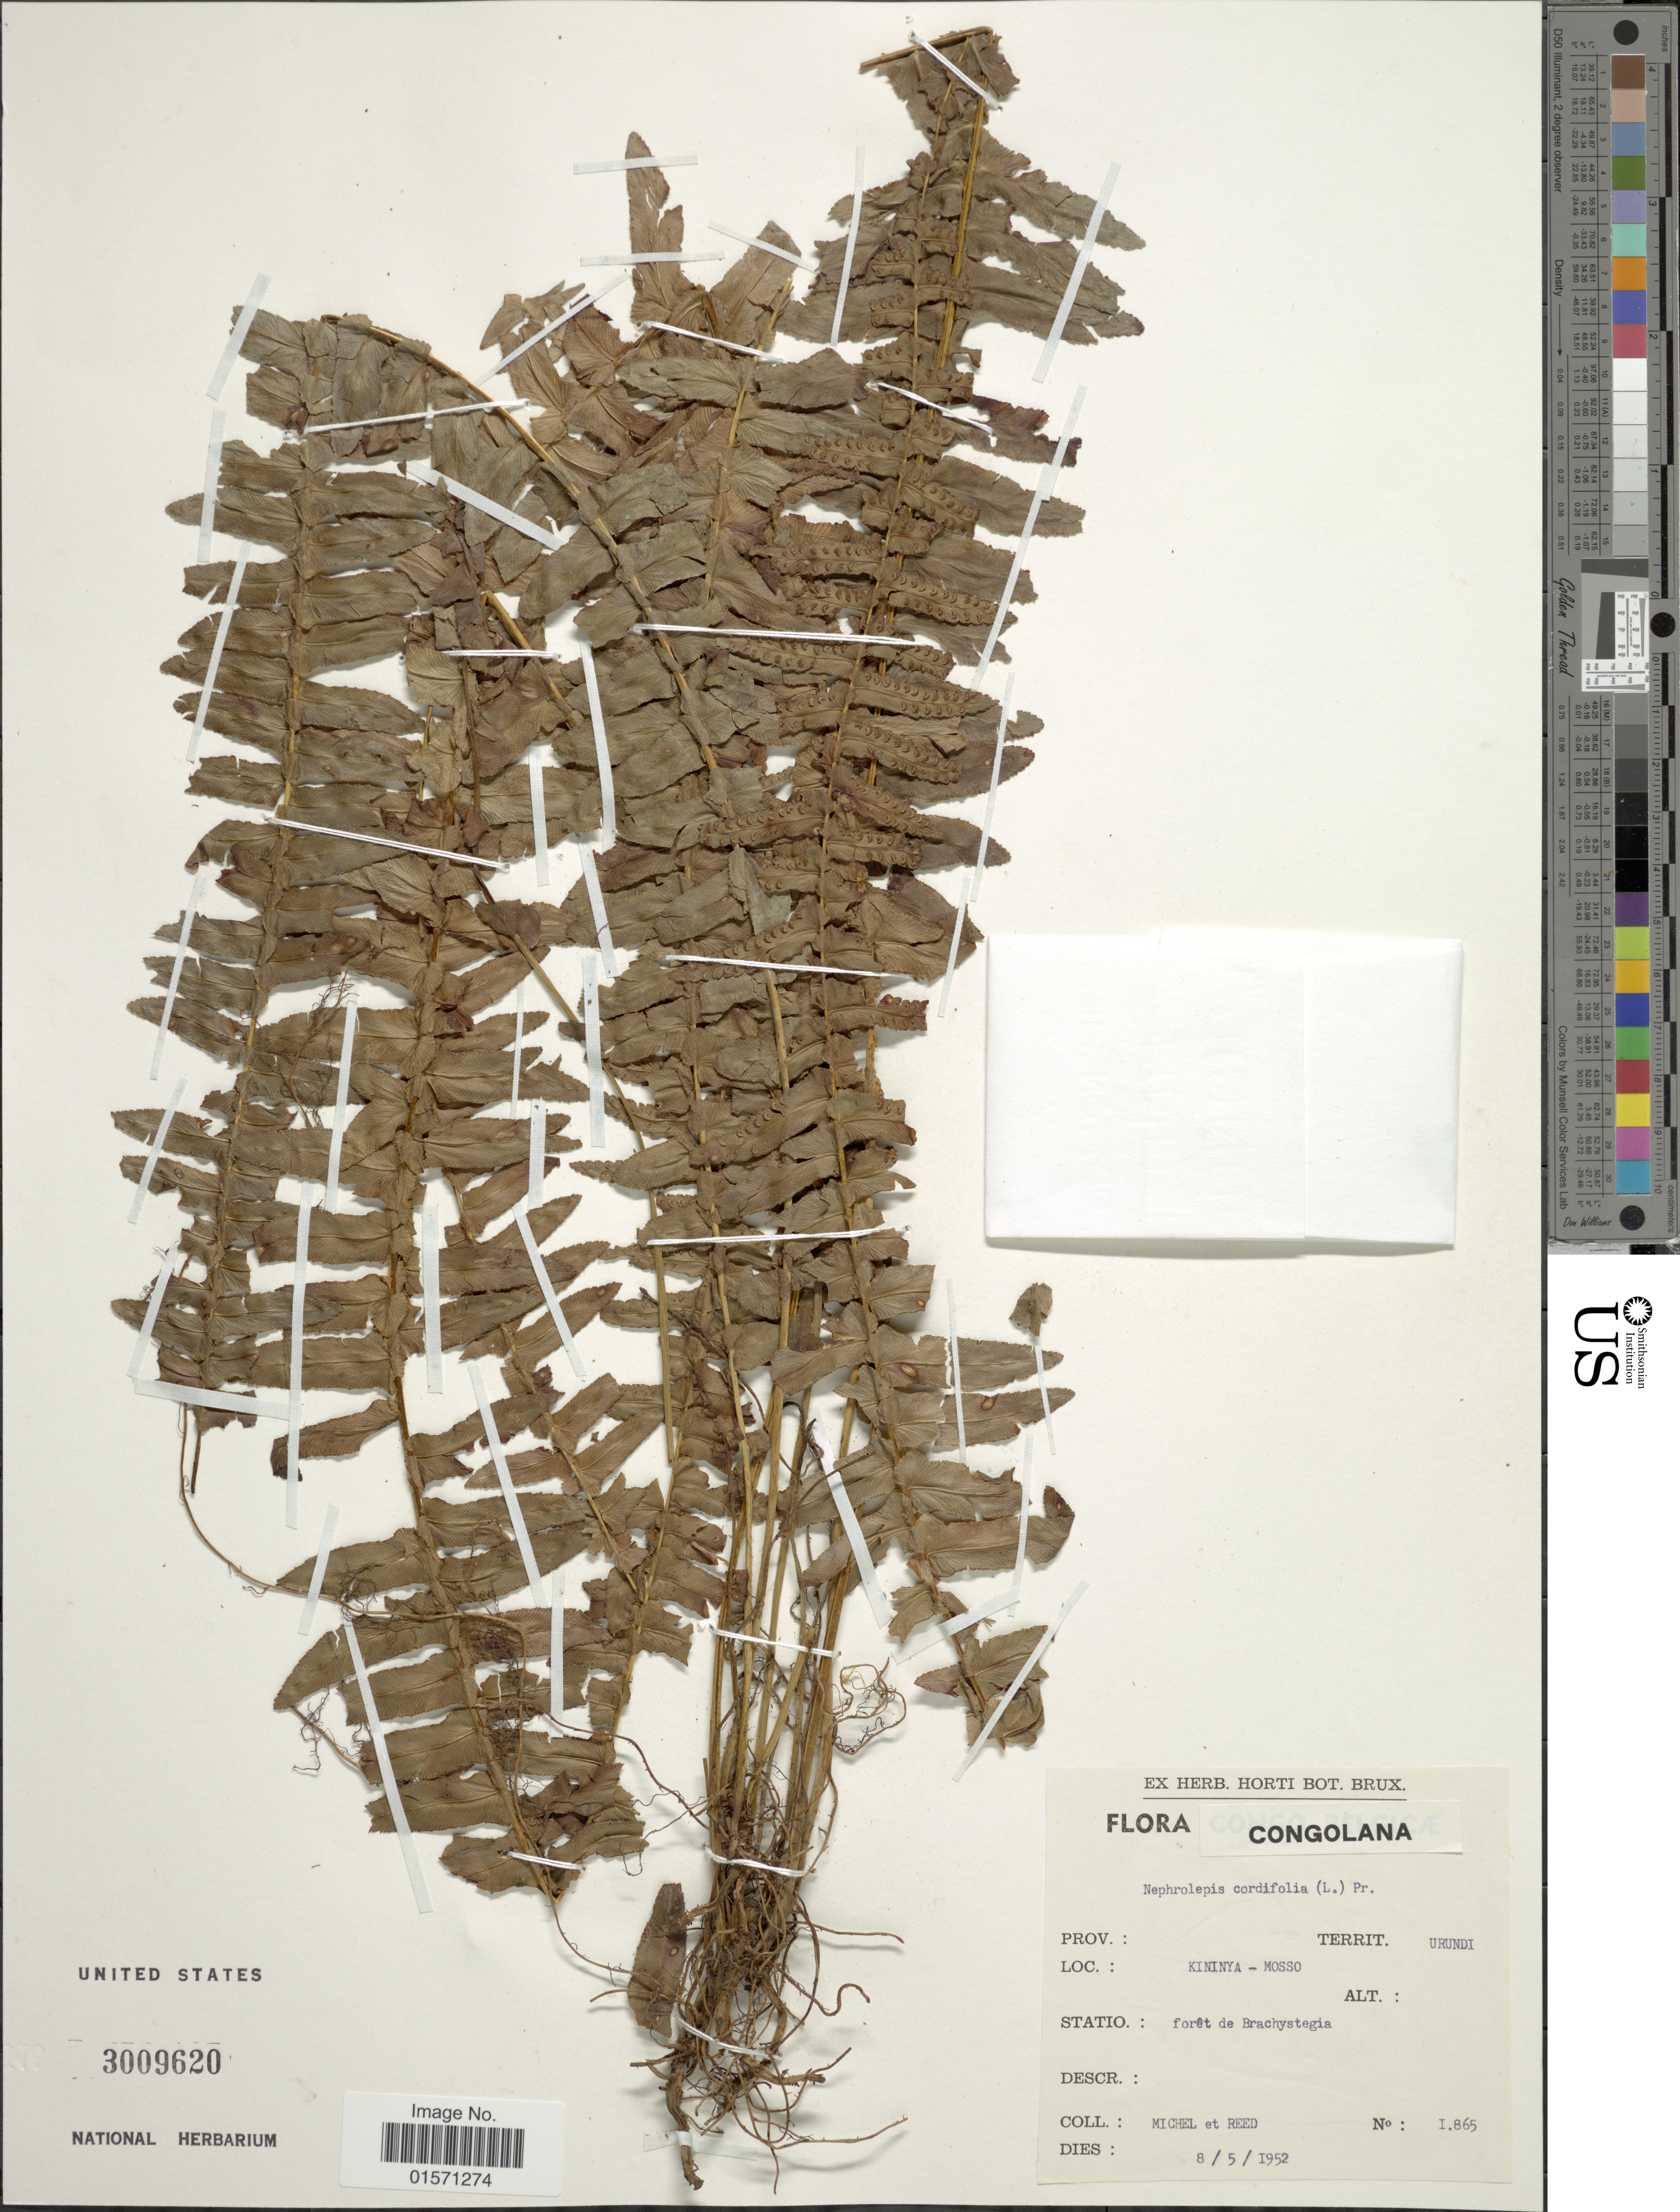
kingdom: Plantae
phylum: Tracheophyta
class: Polypodiopsida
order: Polypodiales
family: Nephrolepidaceae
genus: Nephrolepis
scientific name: Nephrolepis tuberosa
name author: (Willd.) C. Presl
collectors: -. Michel & -. Reed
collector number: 1865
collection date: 1952-05-08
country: Burundi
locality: Congolana. Territ. Urundi. Kininya - Mosso. Statio.: forêt de Brachystegia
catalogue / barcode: US 3009620